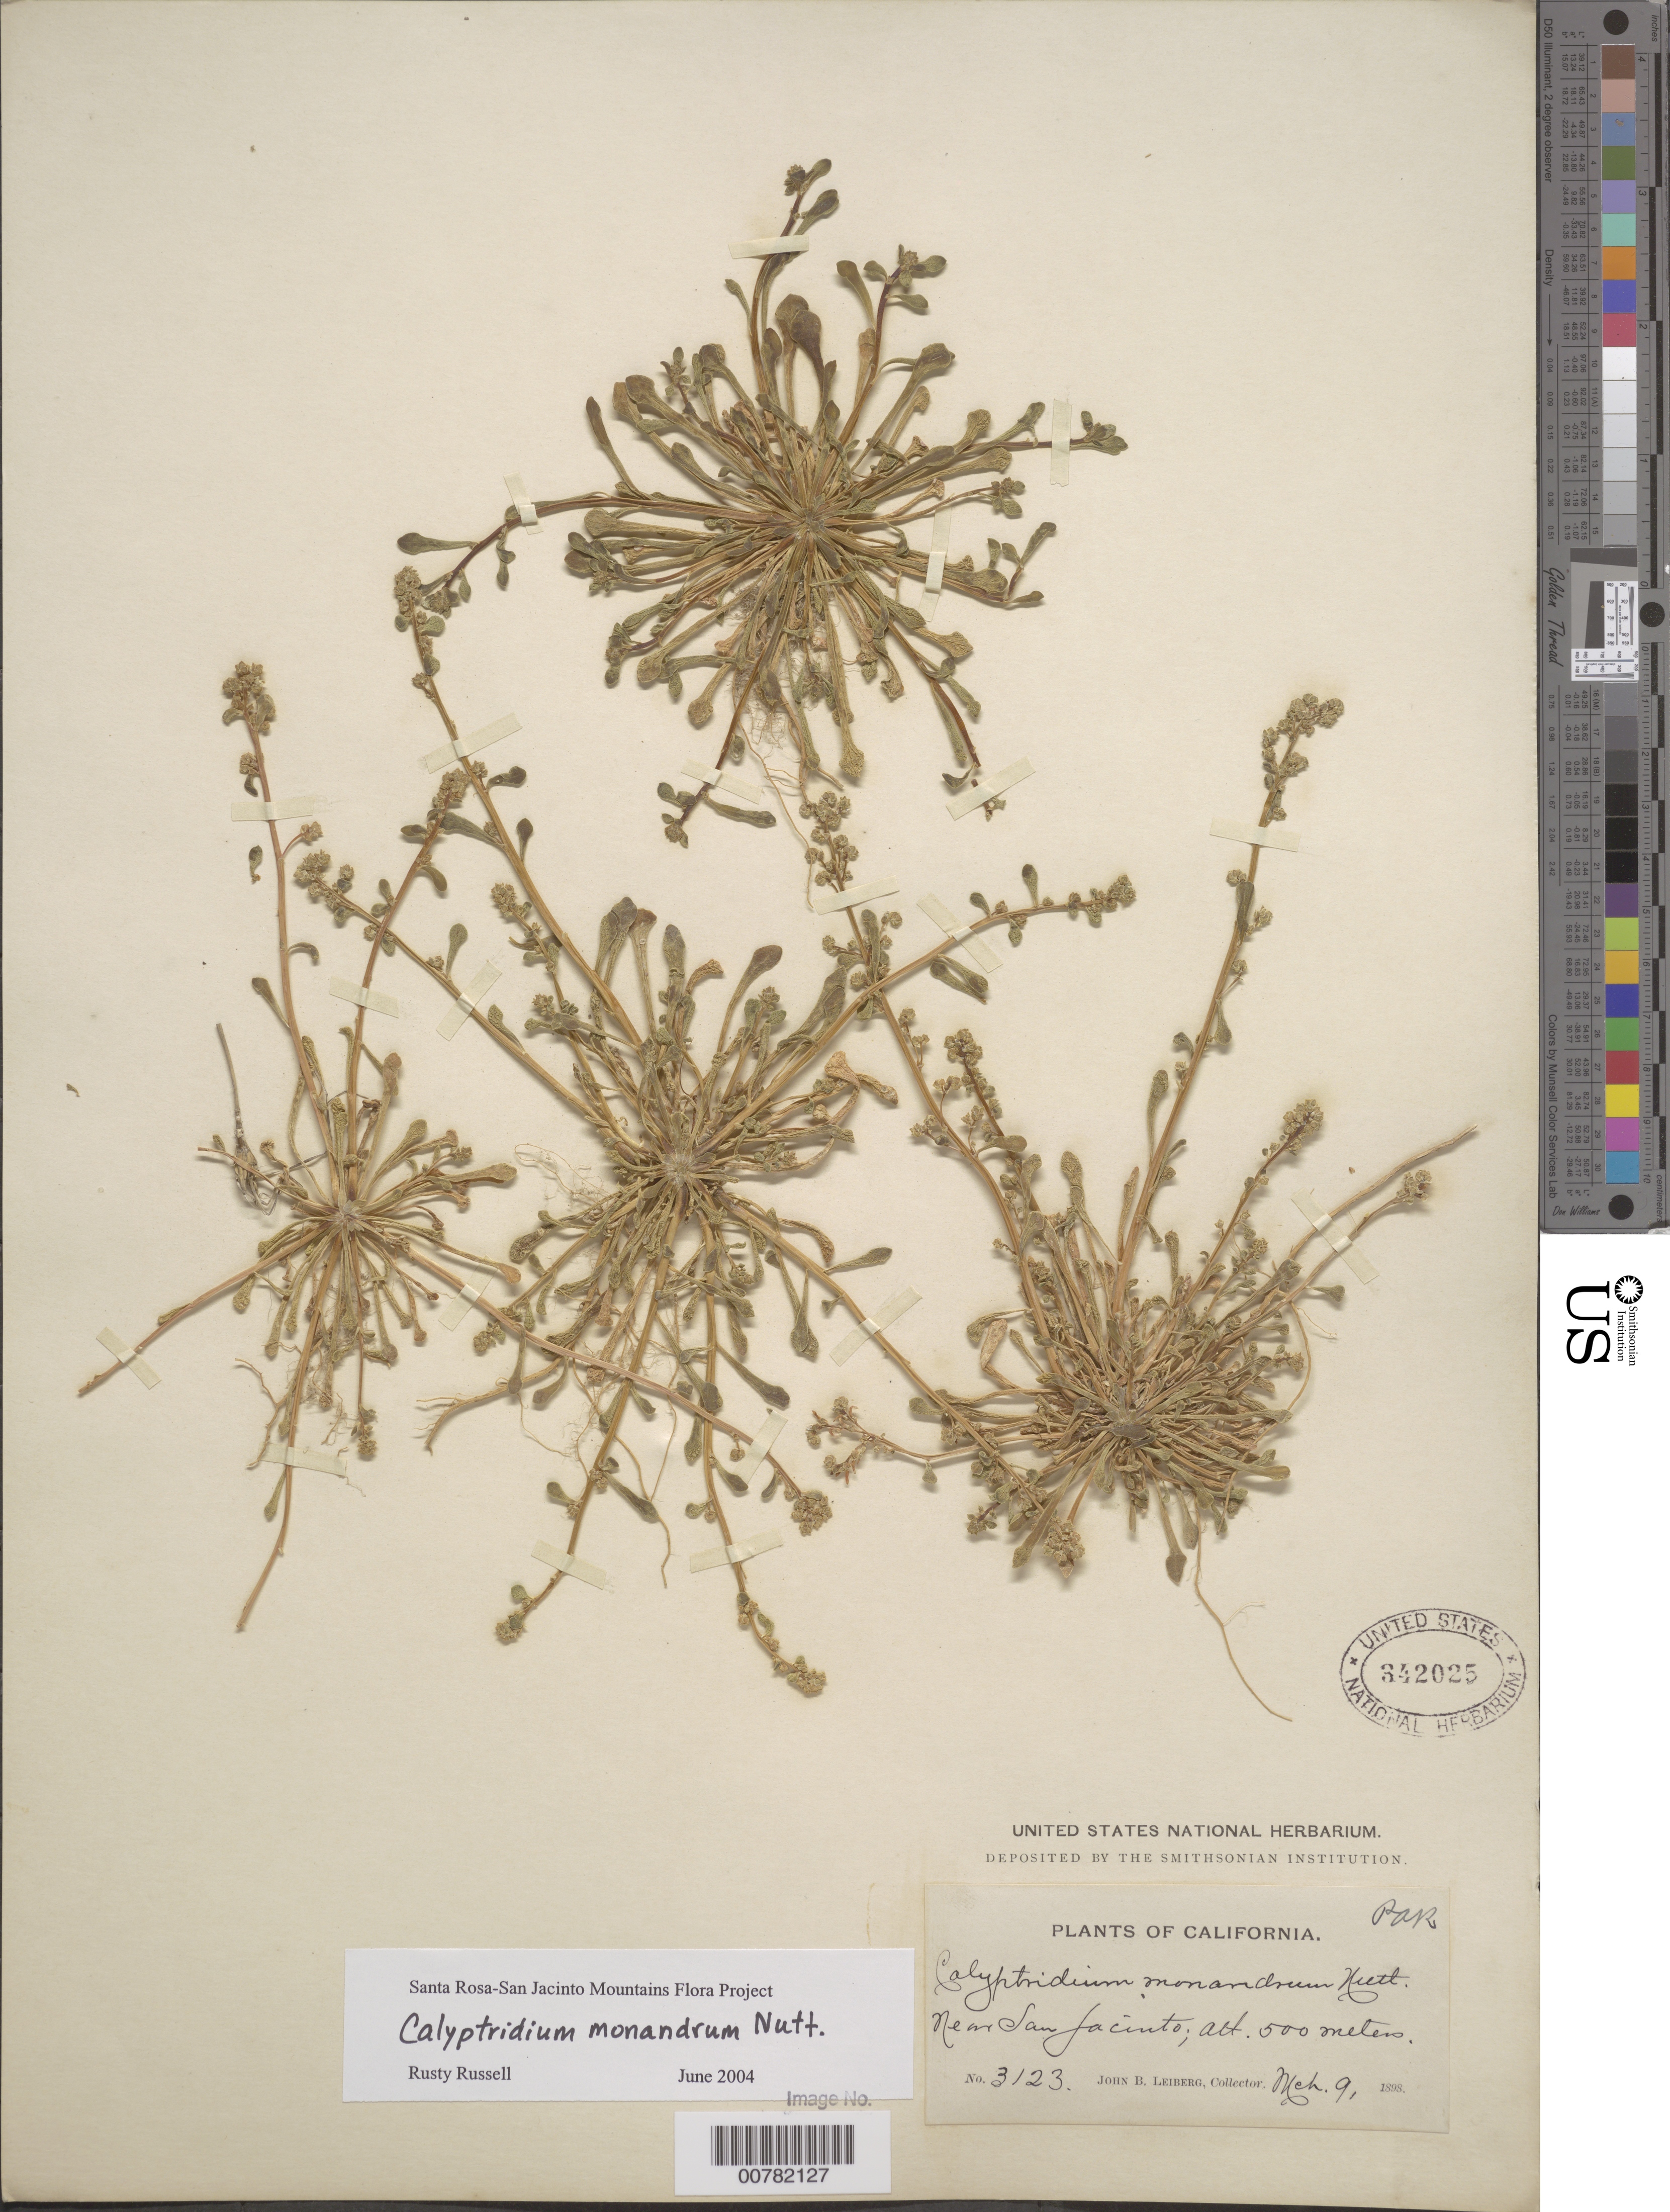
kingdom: Plantae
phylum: Tracheophyta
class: Magnoliopsida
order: Caryophyllales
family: Montiaceae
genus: Calyptridium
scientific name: Calyptridium monandrum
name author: (Nutt.) Nutt.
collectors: J. B. Leiberg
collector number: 3123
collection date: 1898-03-09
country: United States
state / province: California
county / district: Riverside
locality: Near San Jacinto.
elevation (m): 500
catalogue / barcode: US 342025